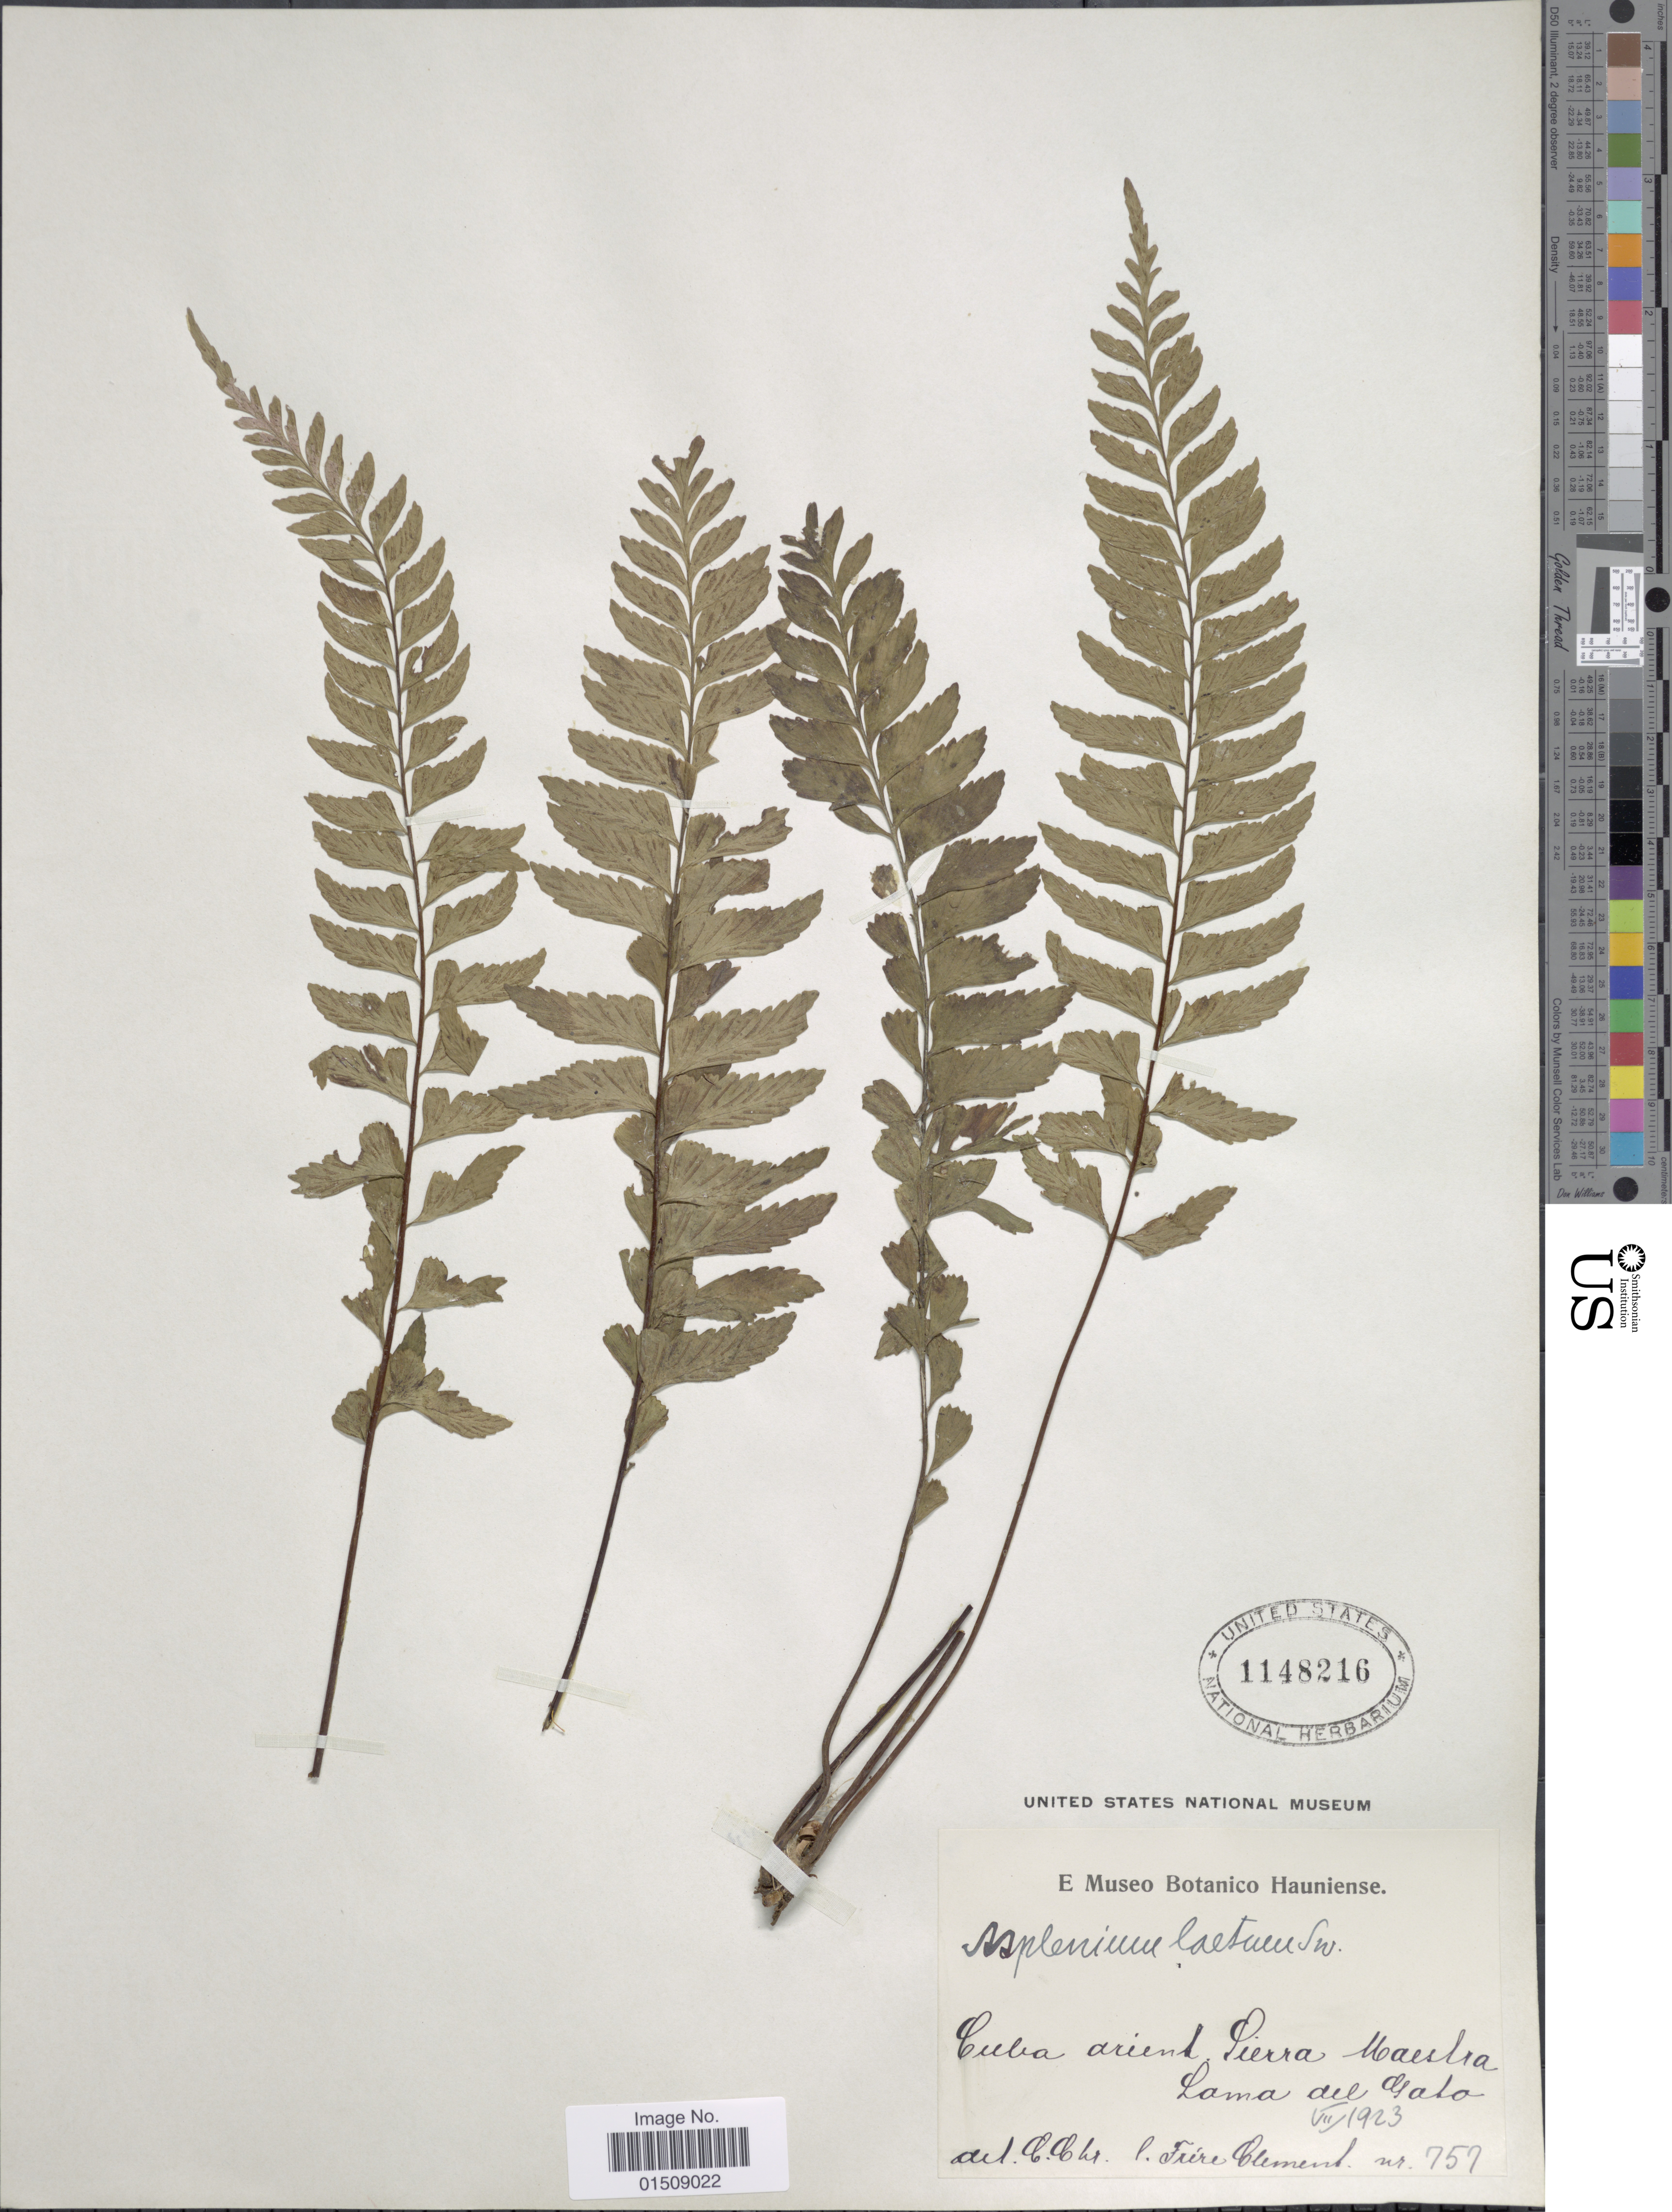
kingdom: Plantae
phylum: Tracheophyta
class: Polypodiopsida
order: Polypodiales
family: Aspleniaceae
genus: Asplenium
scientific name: Asplenium laetum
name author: Sw.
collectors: B. Clement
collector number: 757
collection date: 1923-07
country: Cuba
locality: Cuba orient, Sierra Maestra, Loma del Gato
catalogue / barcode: US 1148216